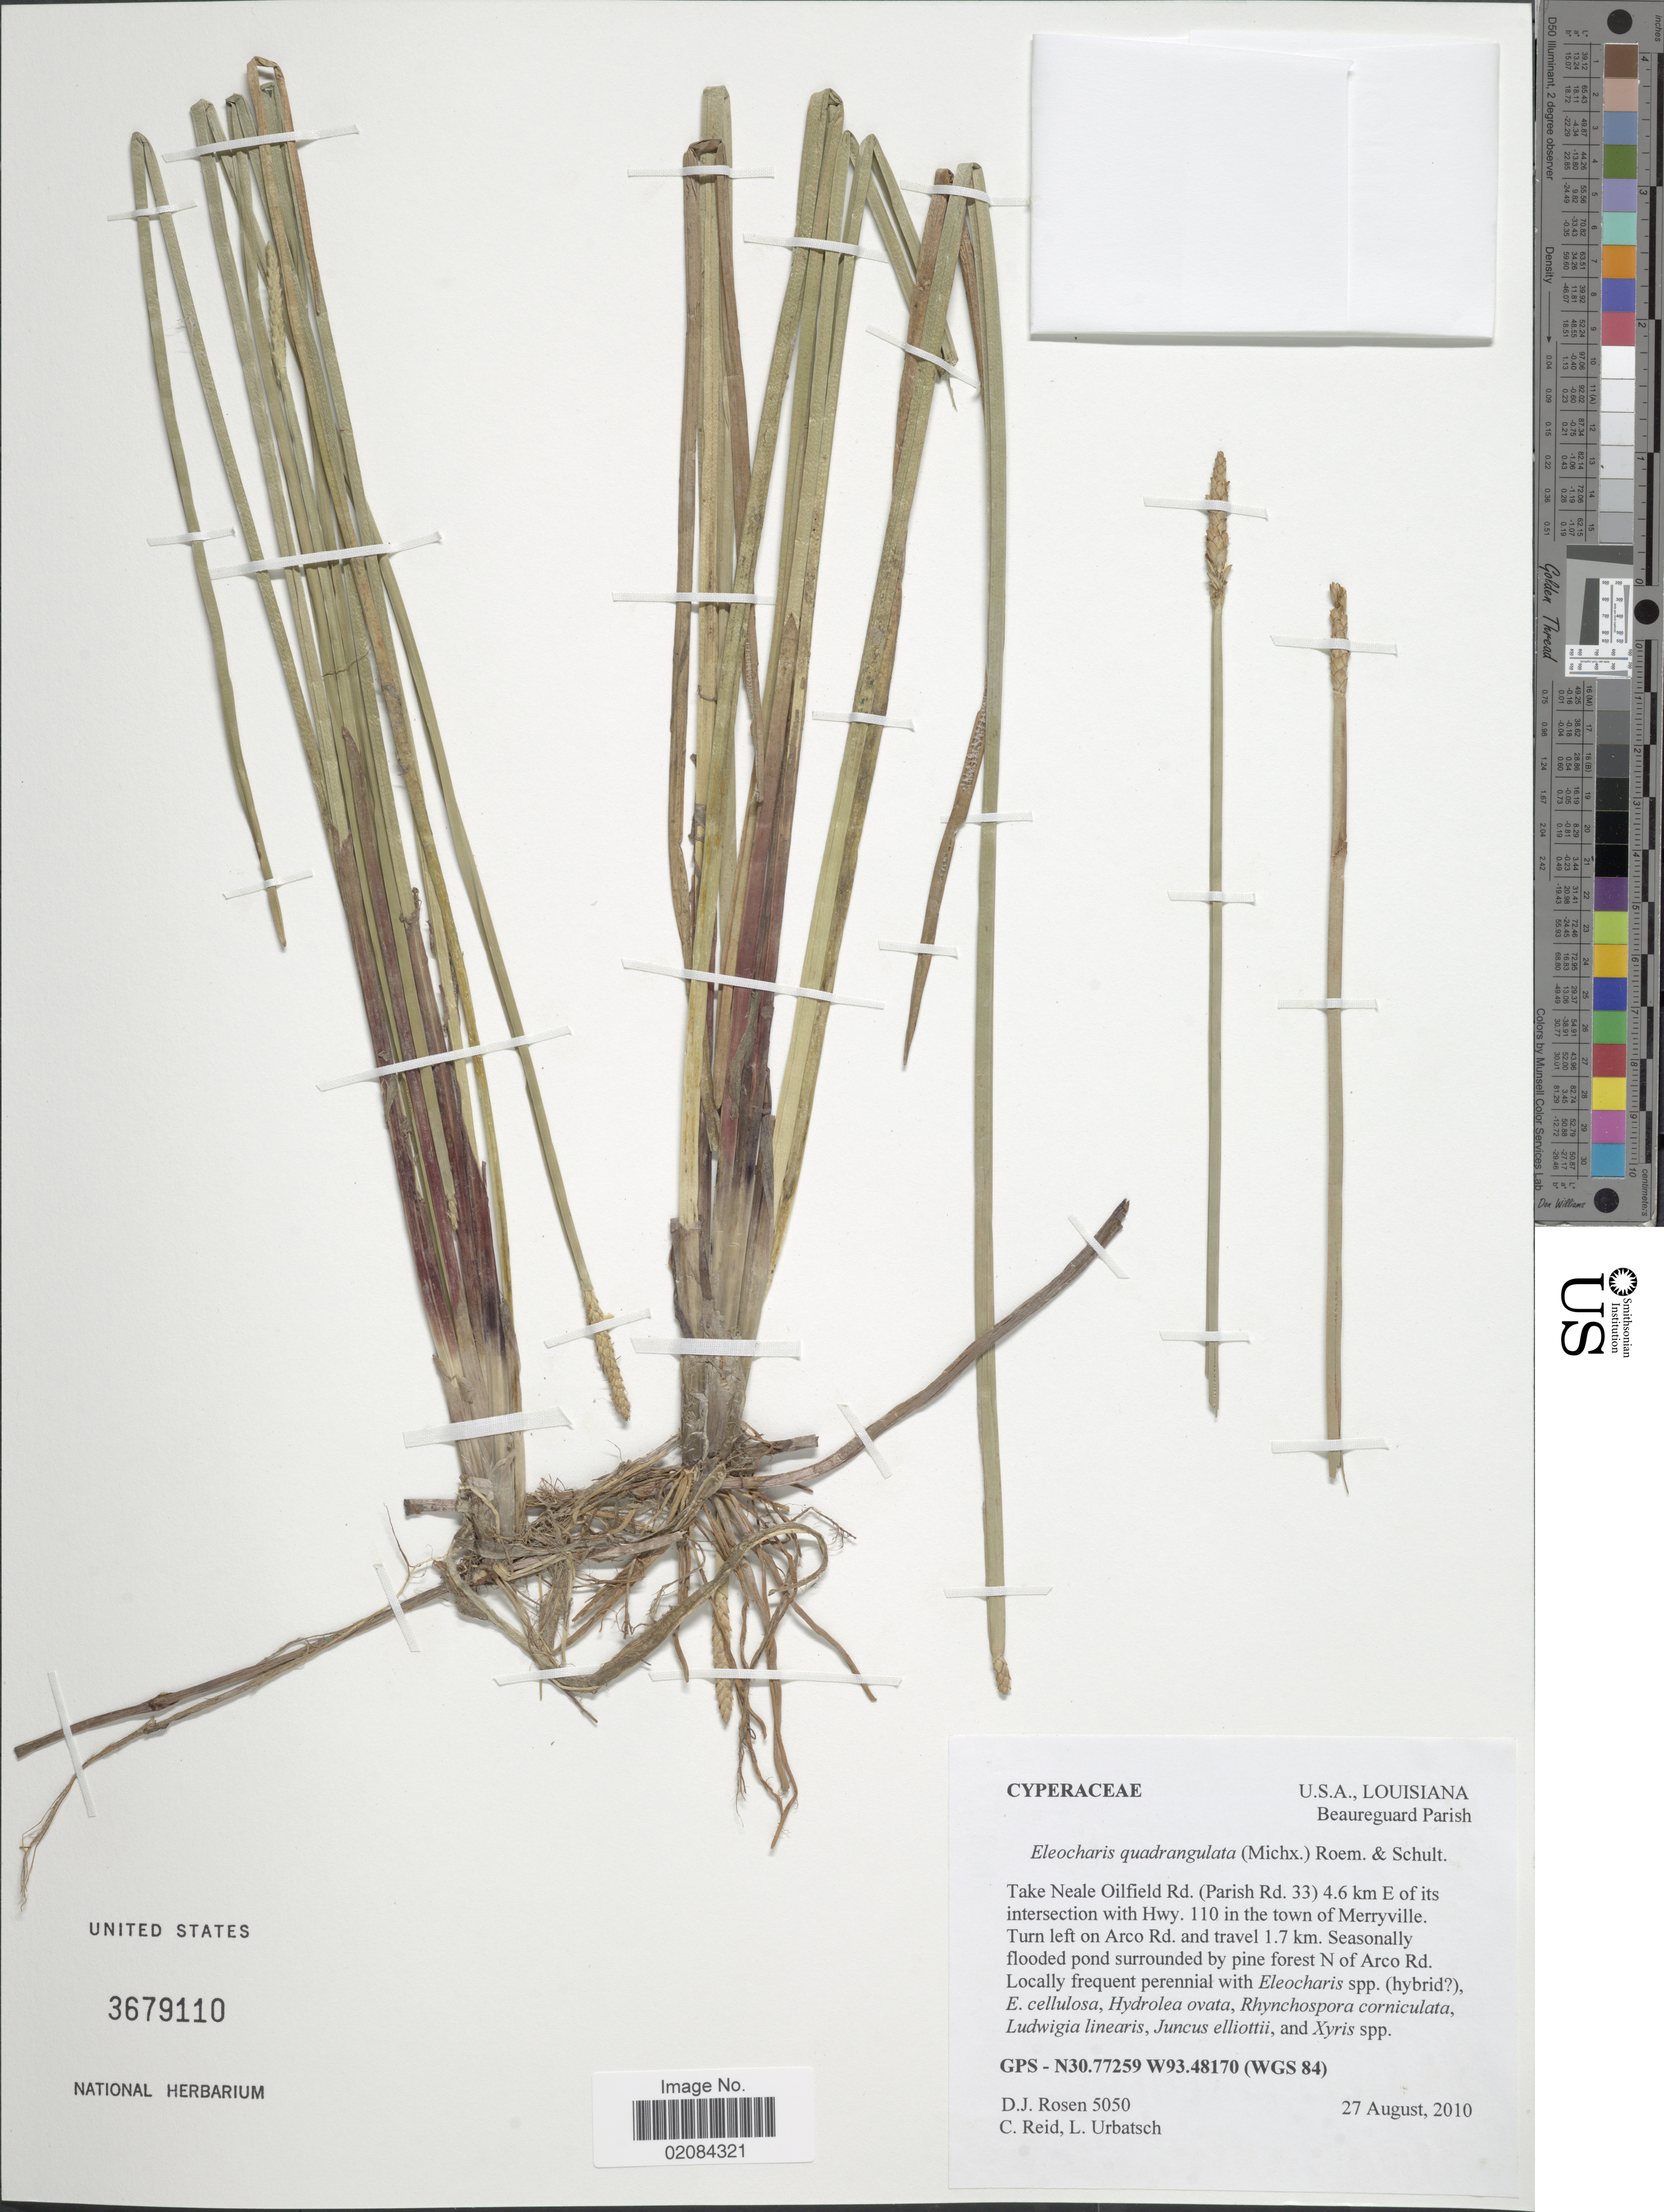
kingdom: Plantae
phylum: Tracheophyta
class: Liliopsida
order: Poales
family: Cyperaceae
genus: Eleocharis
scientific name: Eleocharis quadrangulata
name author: (Michx.) Roem. & Schult.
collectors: D. Rose, C. Reid & L. E. Urbatsch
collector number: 5050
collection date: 2010-08-27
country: United States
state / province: Louisiana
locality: Beaureguard Parsih, Take Neale Oilfield Rd. ( Parish Rd.33) 4.6 E of its intersection with Hwy.110 in the town of Merryville, Turn left on Arco Rd. and travel 1.7 km. GPS-N30.77259 W93.48170 (WGS 84).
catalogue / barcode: US 3679110